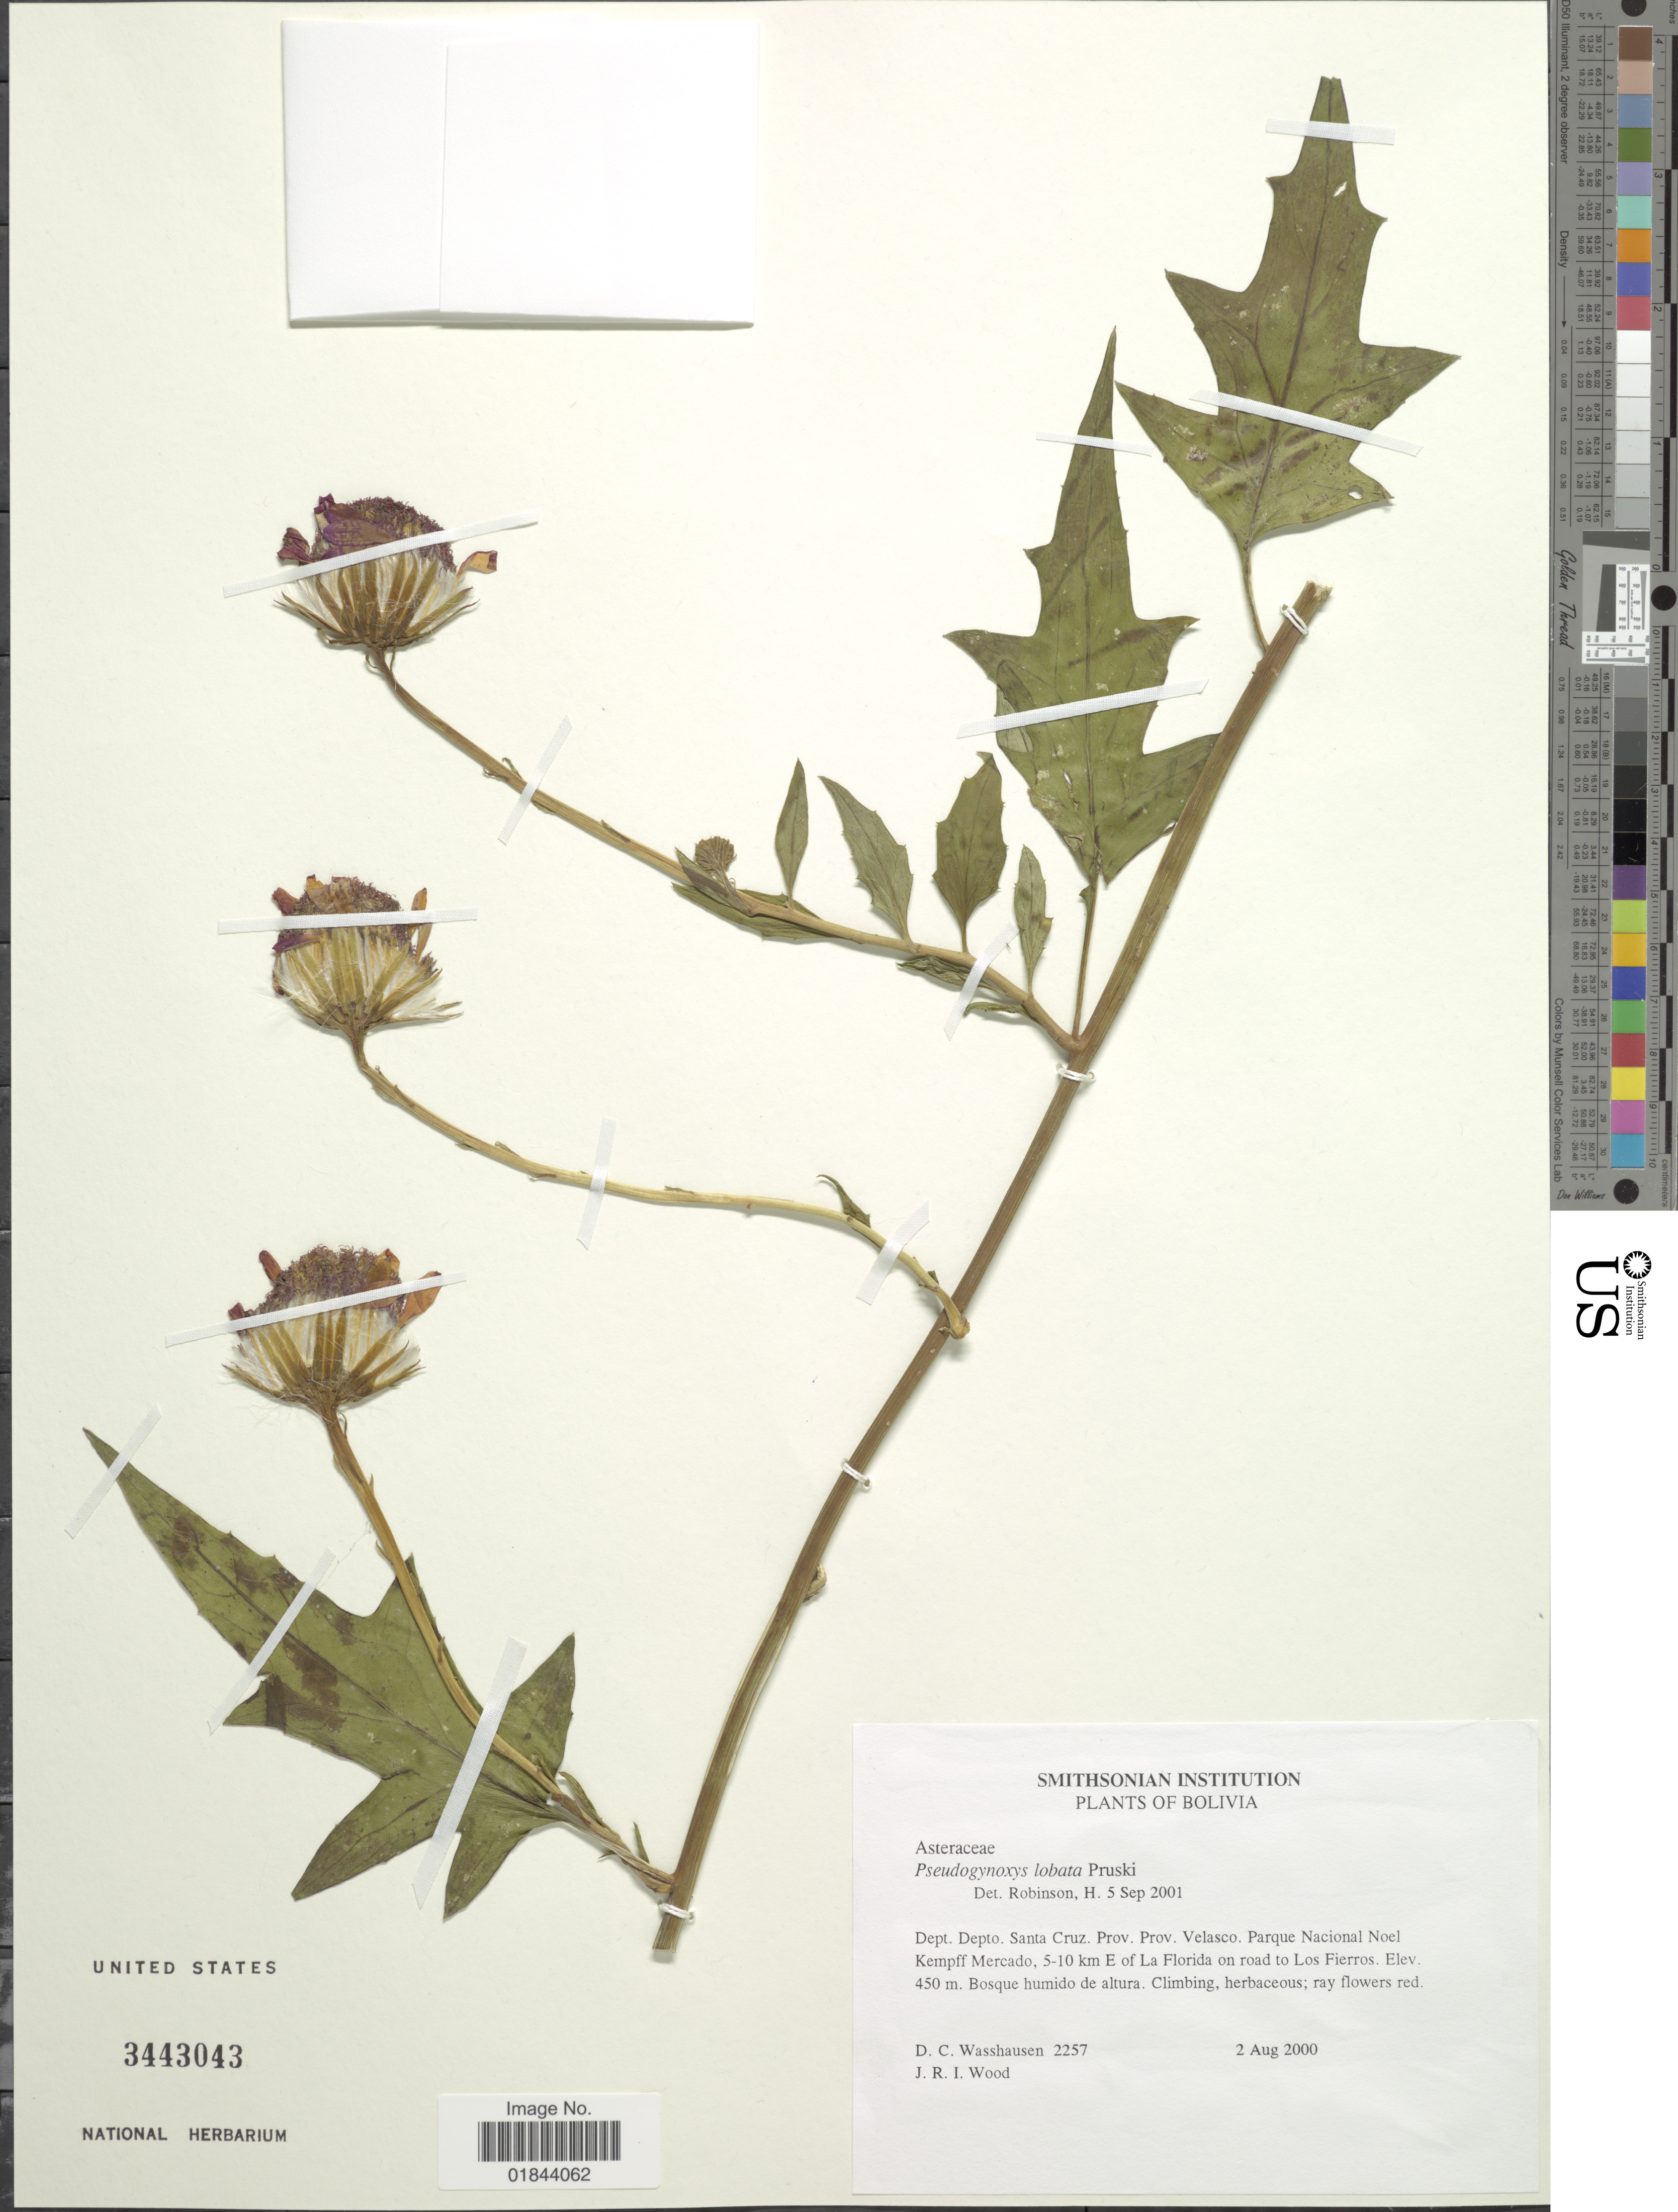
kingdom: Plantae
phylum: Tracheophyta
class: Magnoliopsida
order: Asterales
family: Asteraceae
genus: Pseudogynoxys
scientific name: Pseudogynoxys lobata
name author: Pruski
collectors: D. C. Wasshausen & J. R. I. Wood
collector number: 2257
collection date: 2000-08-02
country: Bolivia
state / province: Santa Cruz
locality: Depto Santa Cruz, Prov. Velasco, Parque Nacional Noel Kempff Mercado, 5-10 km E of La Florida on road to Los Fierros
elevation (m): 450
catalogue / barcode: US 3443043